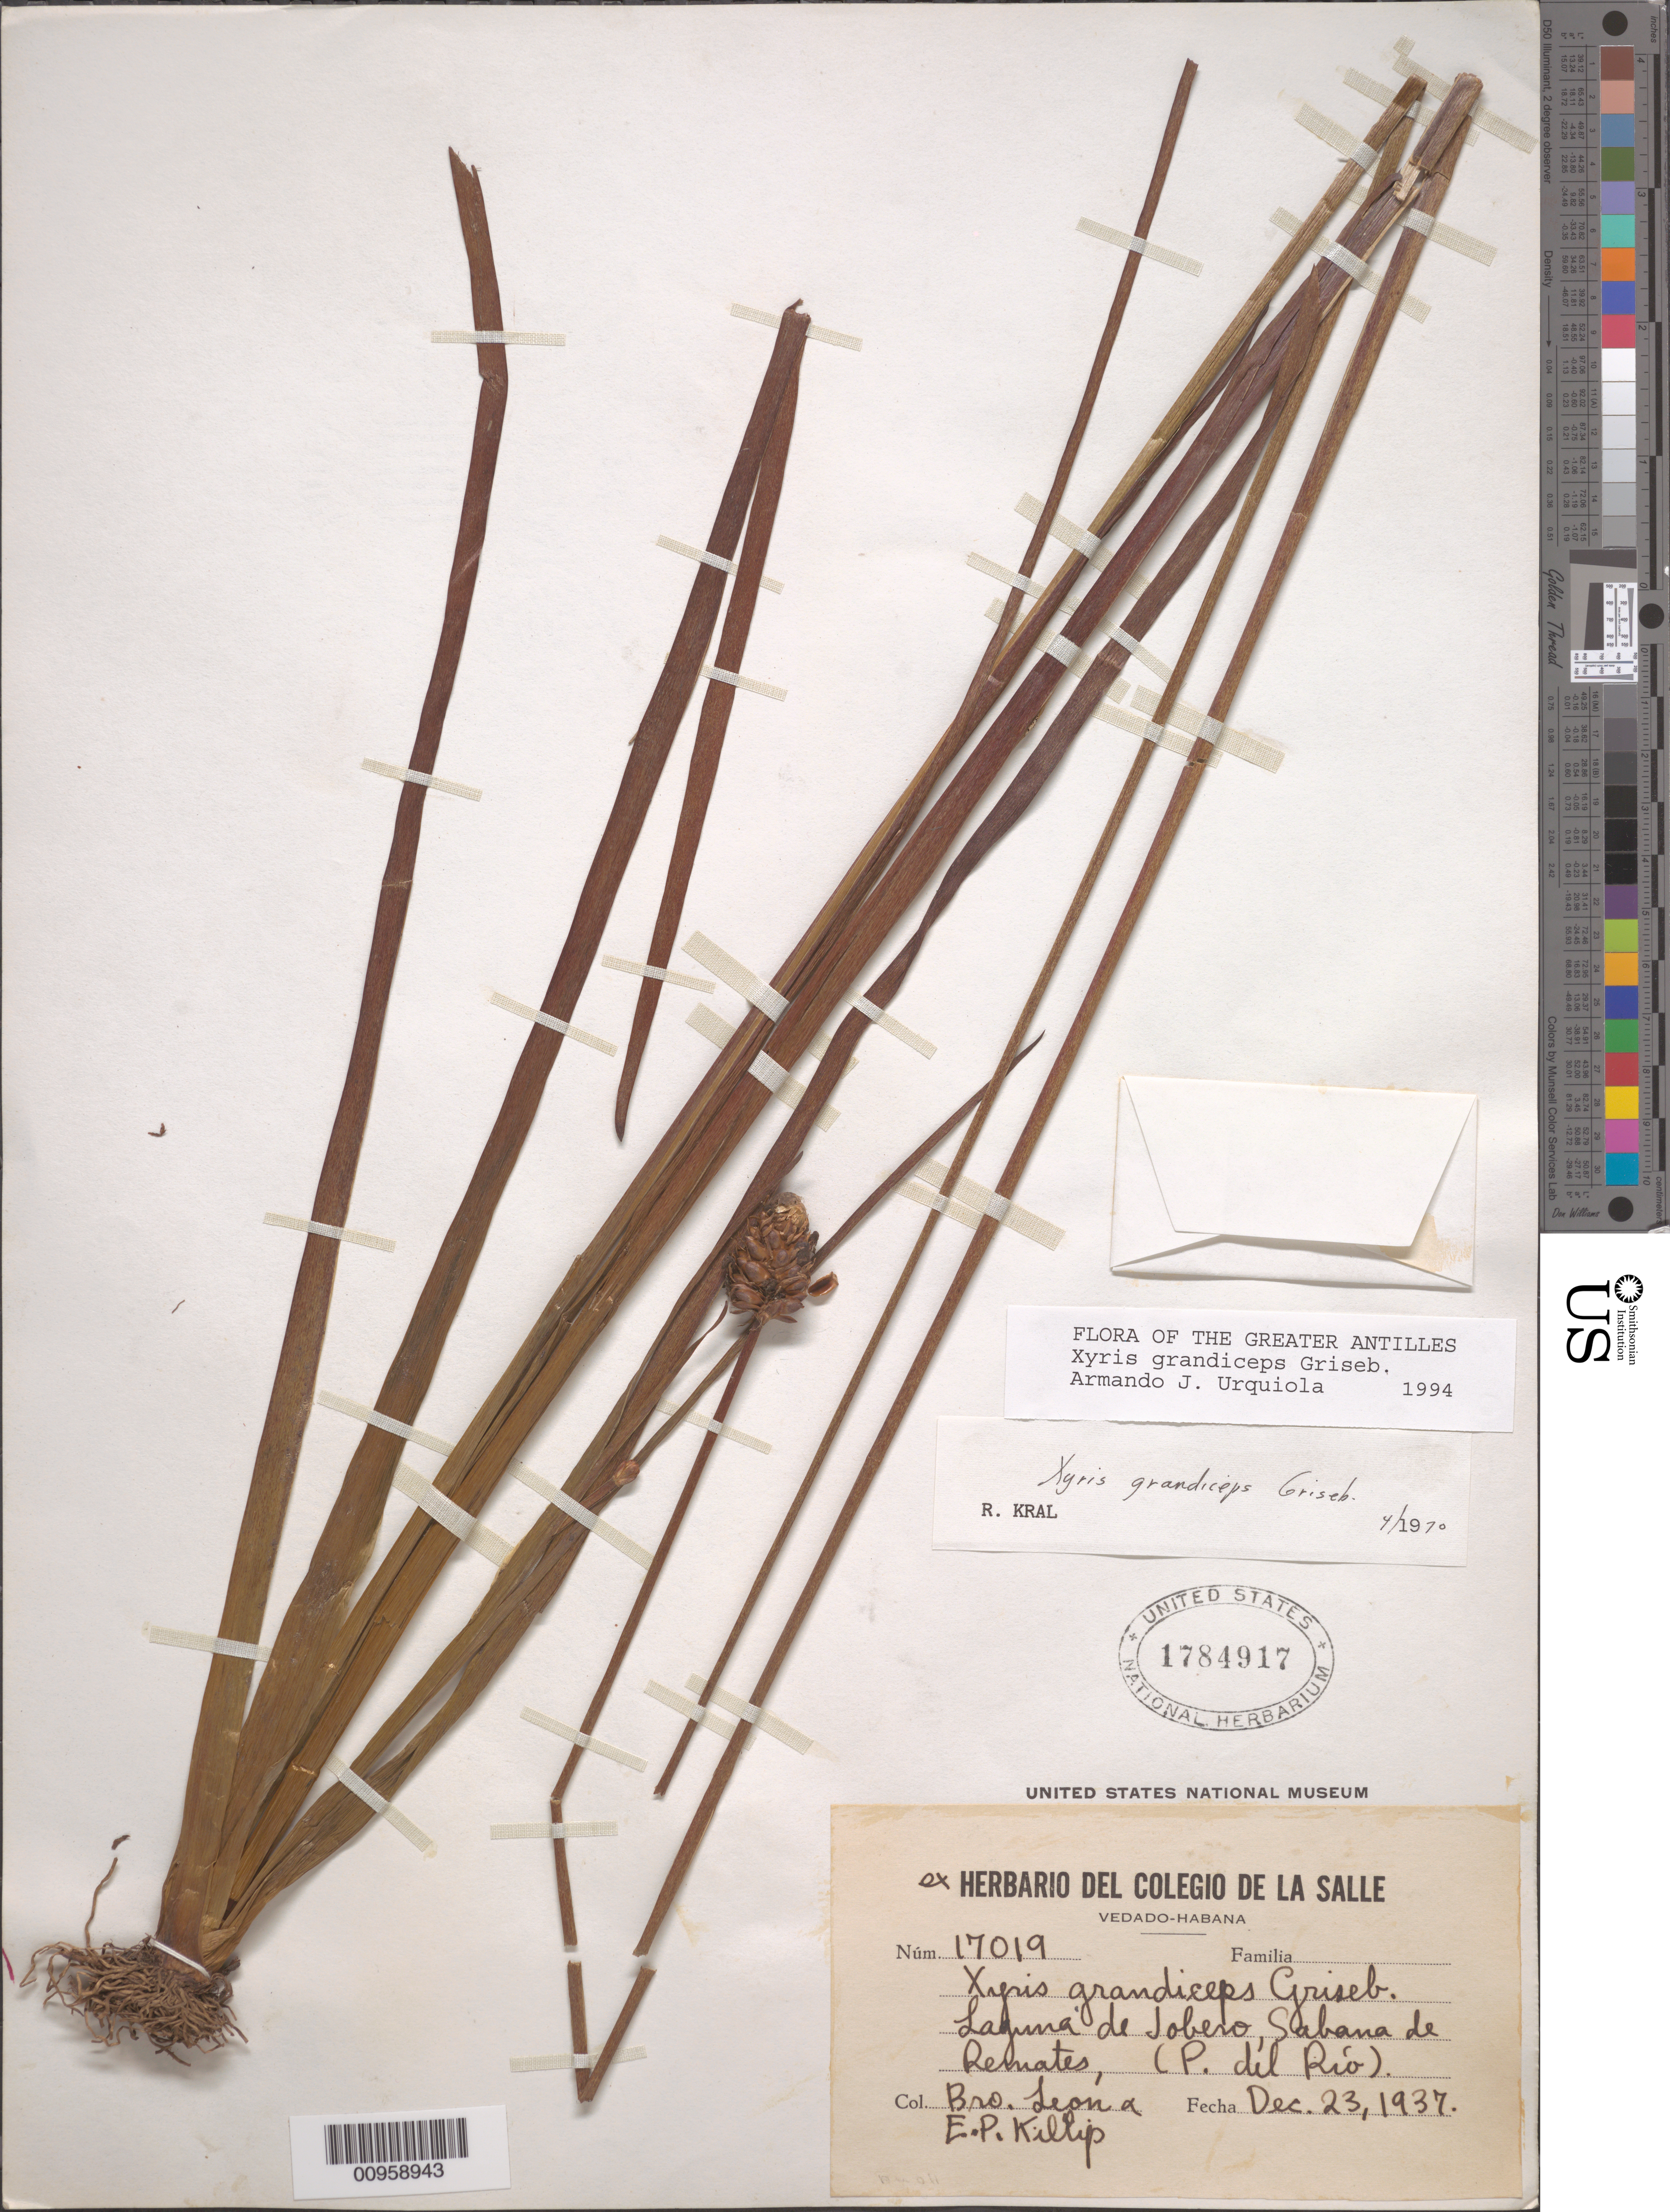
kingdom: Plantae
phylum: Tracheophyta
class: Liliopsida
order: Poales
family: Xyridaceae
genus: Xyris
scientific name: Xyris grandiceps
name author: Griseb.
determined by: Urquiola, A. J., (HPPR)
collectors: Bro. León & E. P. Killip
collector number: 17019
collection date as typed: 23 Dec 1937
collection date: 1937-12-23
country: Cuba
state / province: Pinar del Rio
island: Cuba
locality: Laguna de Jobero, Sabana de Remates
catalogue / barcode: US 1784917